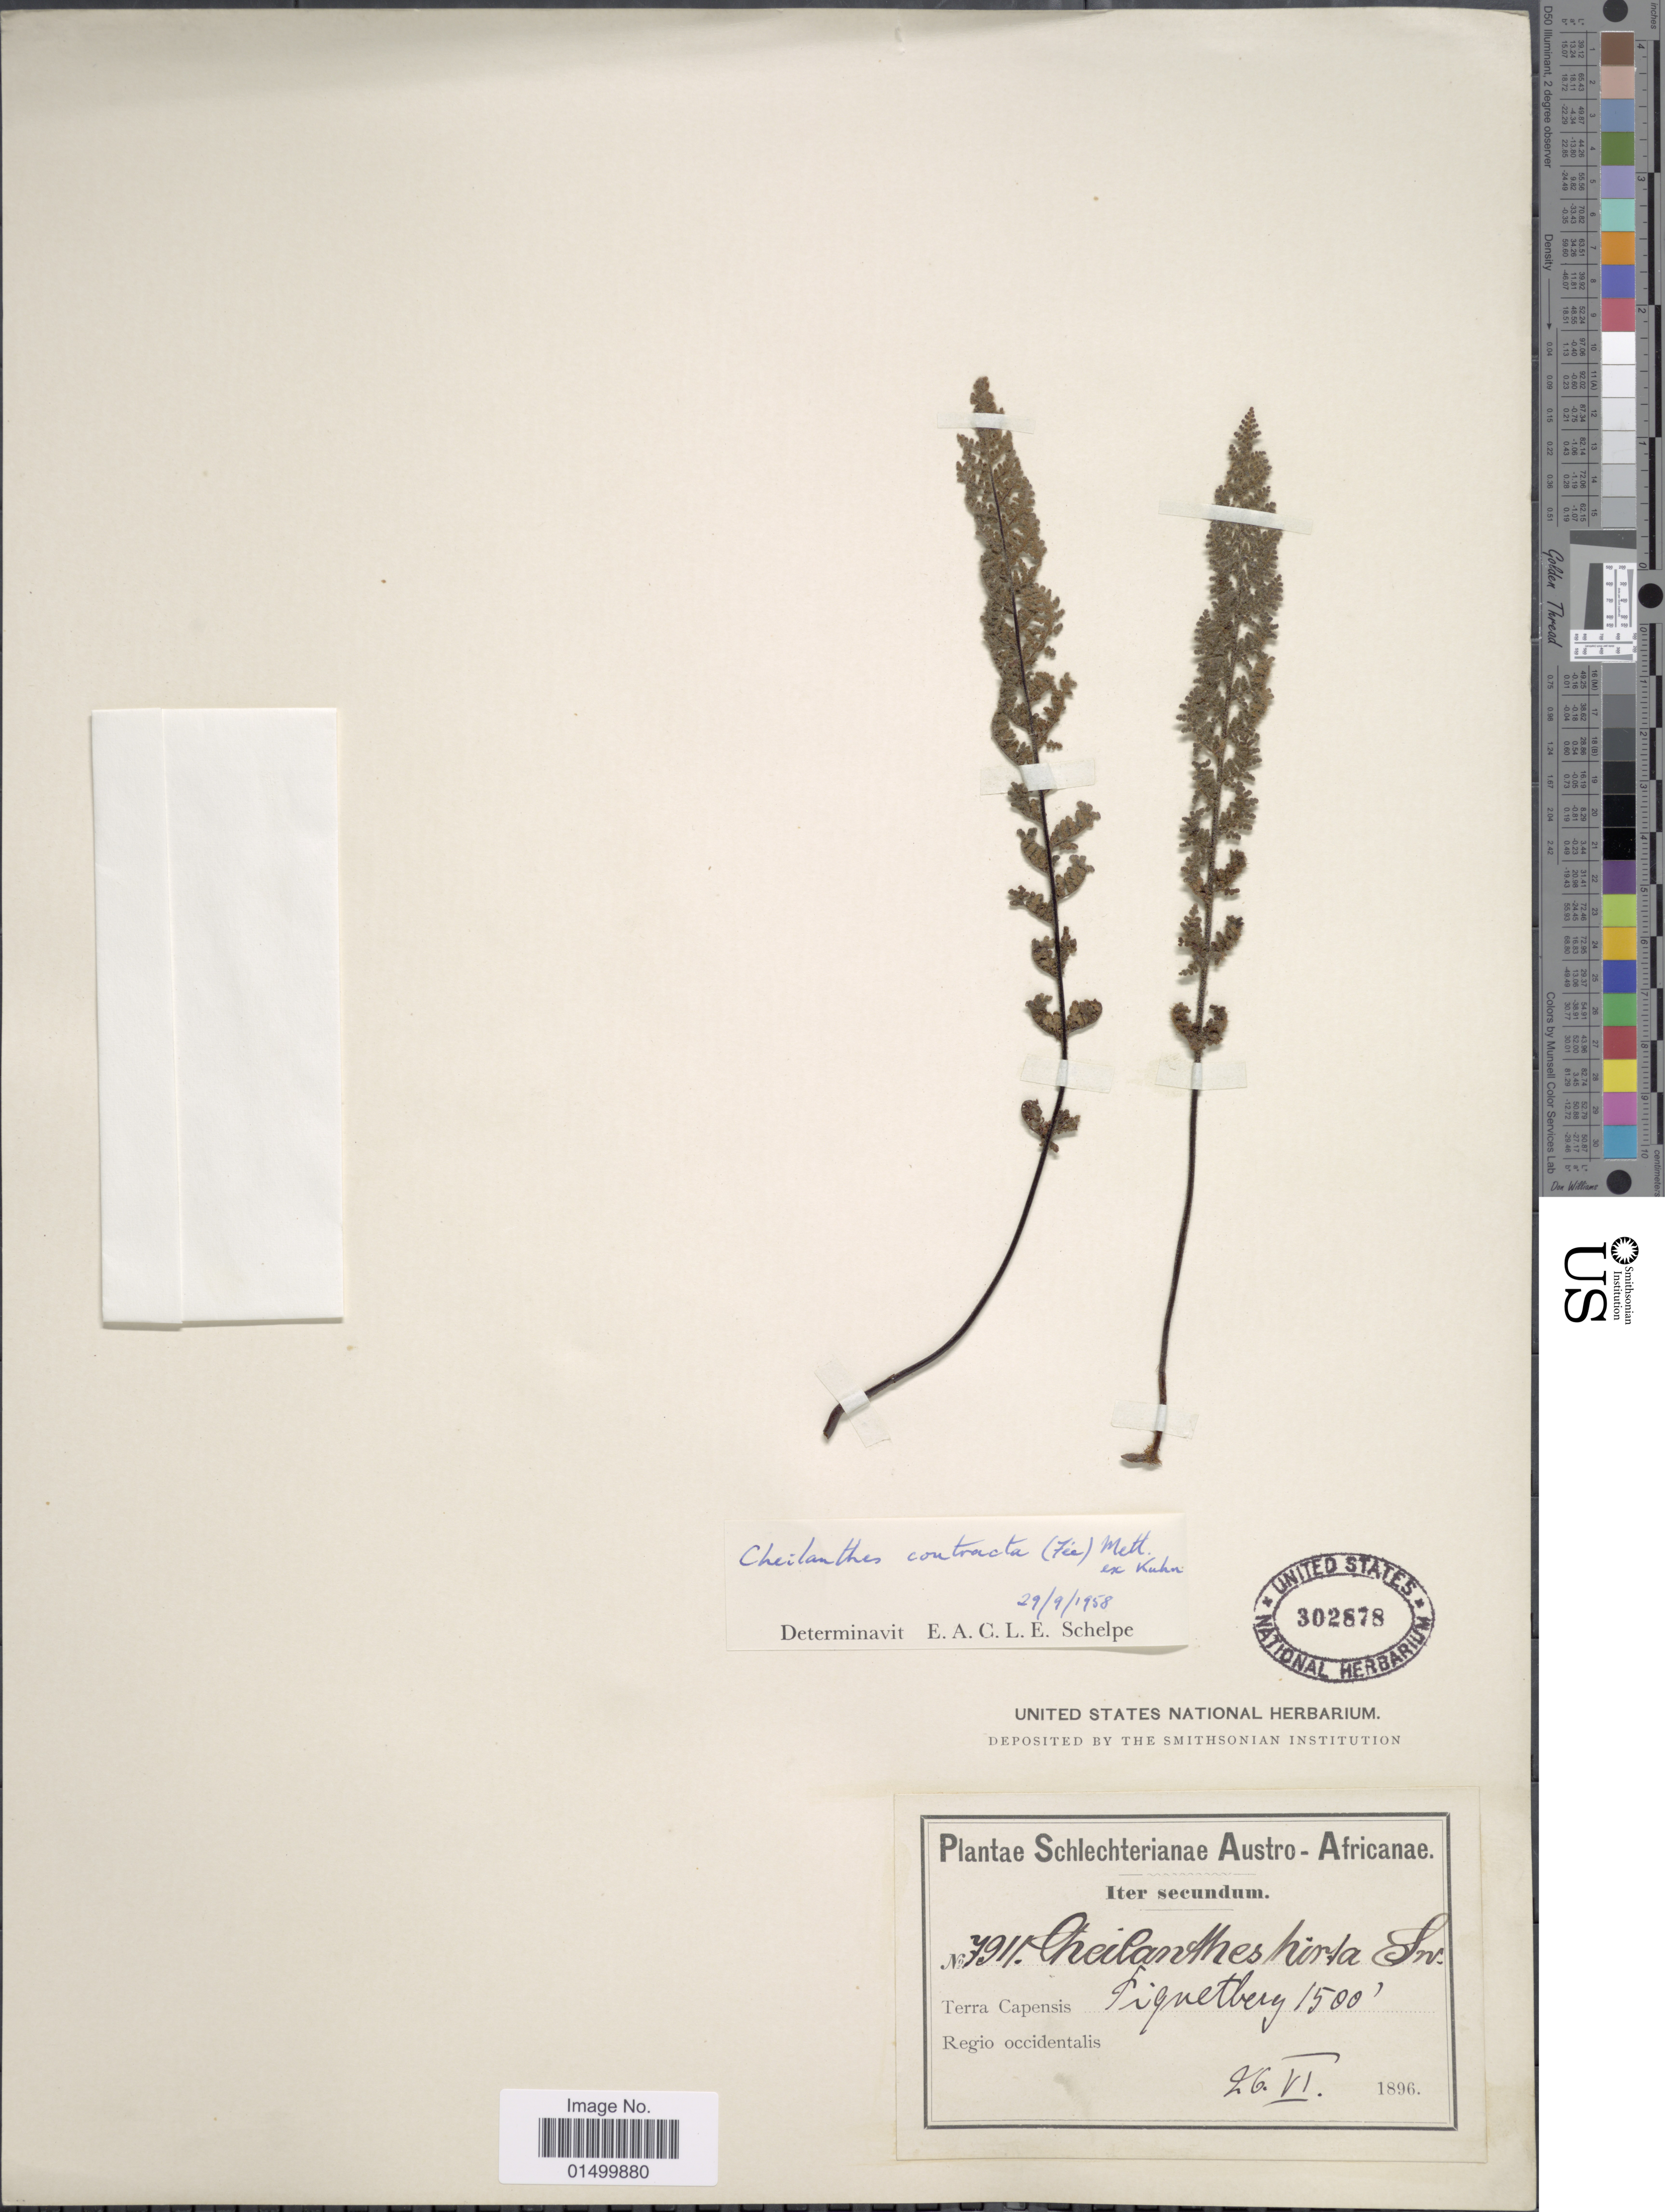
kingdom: Plantae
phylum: Tracheophyta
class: Polypodiopsida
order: Polypodiales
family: Pteridaceae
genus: Cheilanthes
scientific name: Cheilanthes contracta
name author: Kunze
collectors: Schlechter, --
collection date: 1896-06-26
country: South Africa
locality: Austro-Africanae, Piquetberg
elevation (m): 457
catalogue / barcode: US 302878